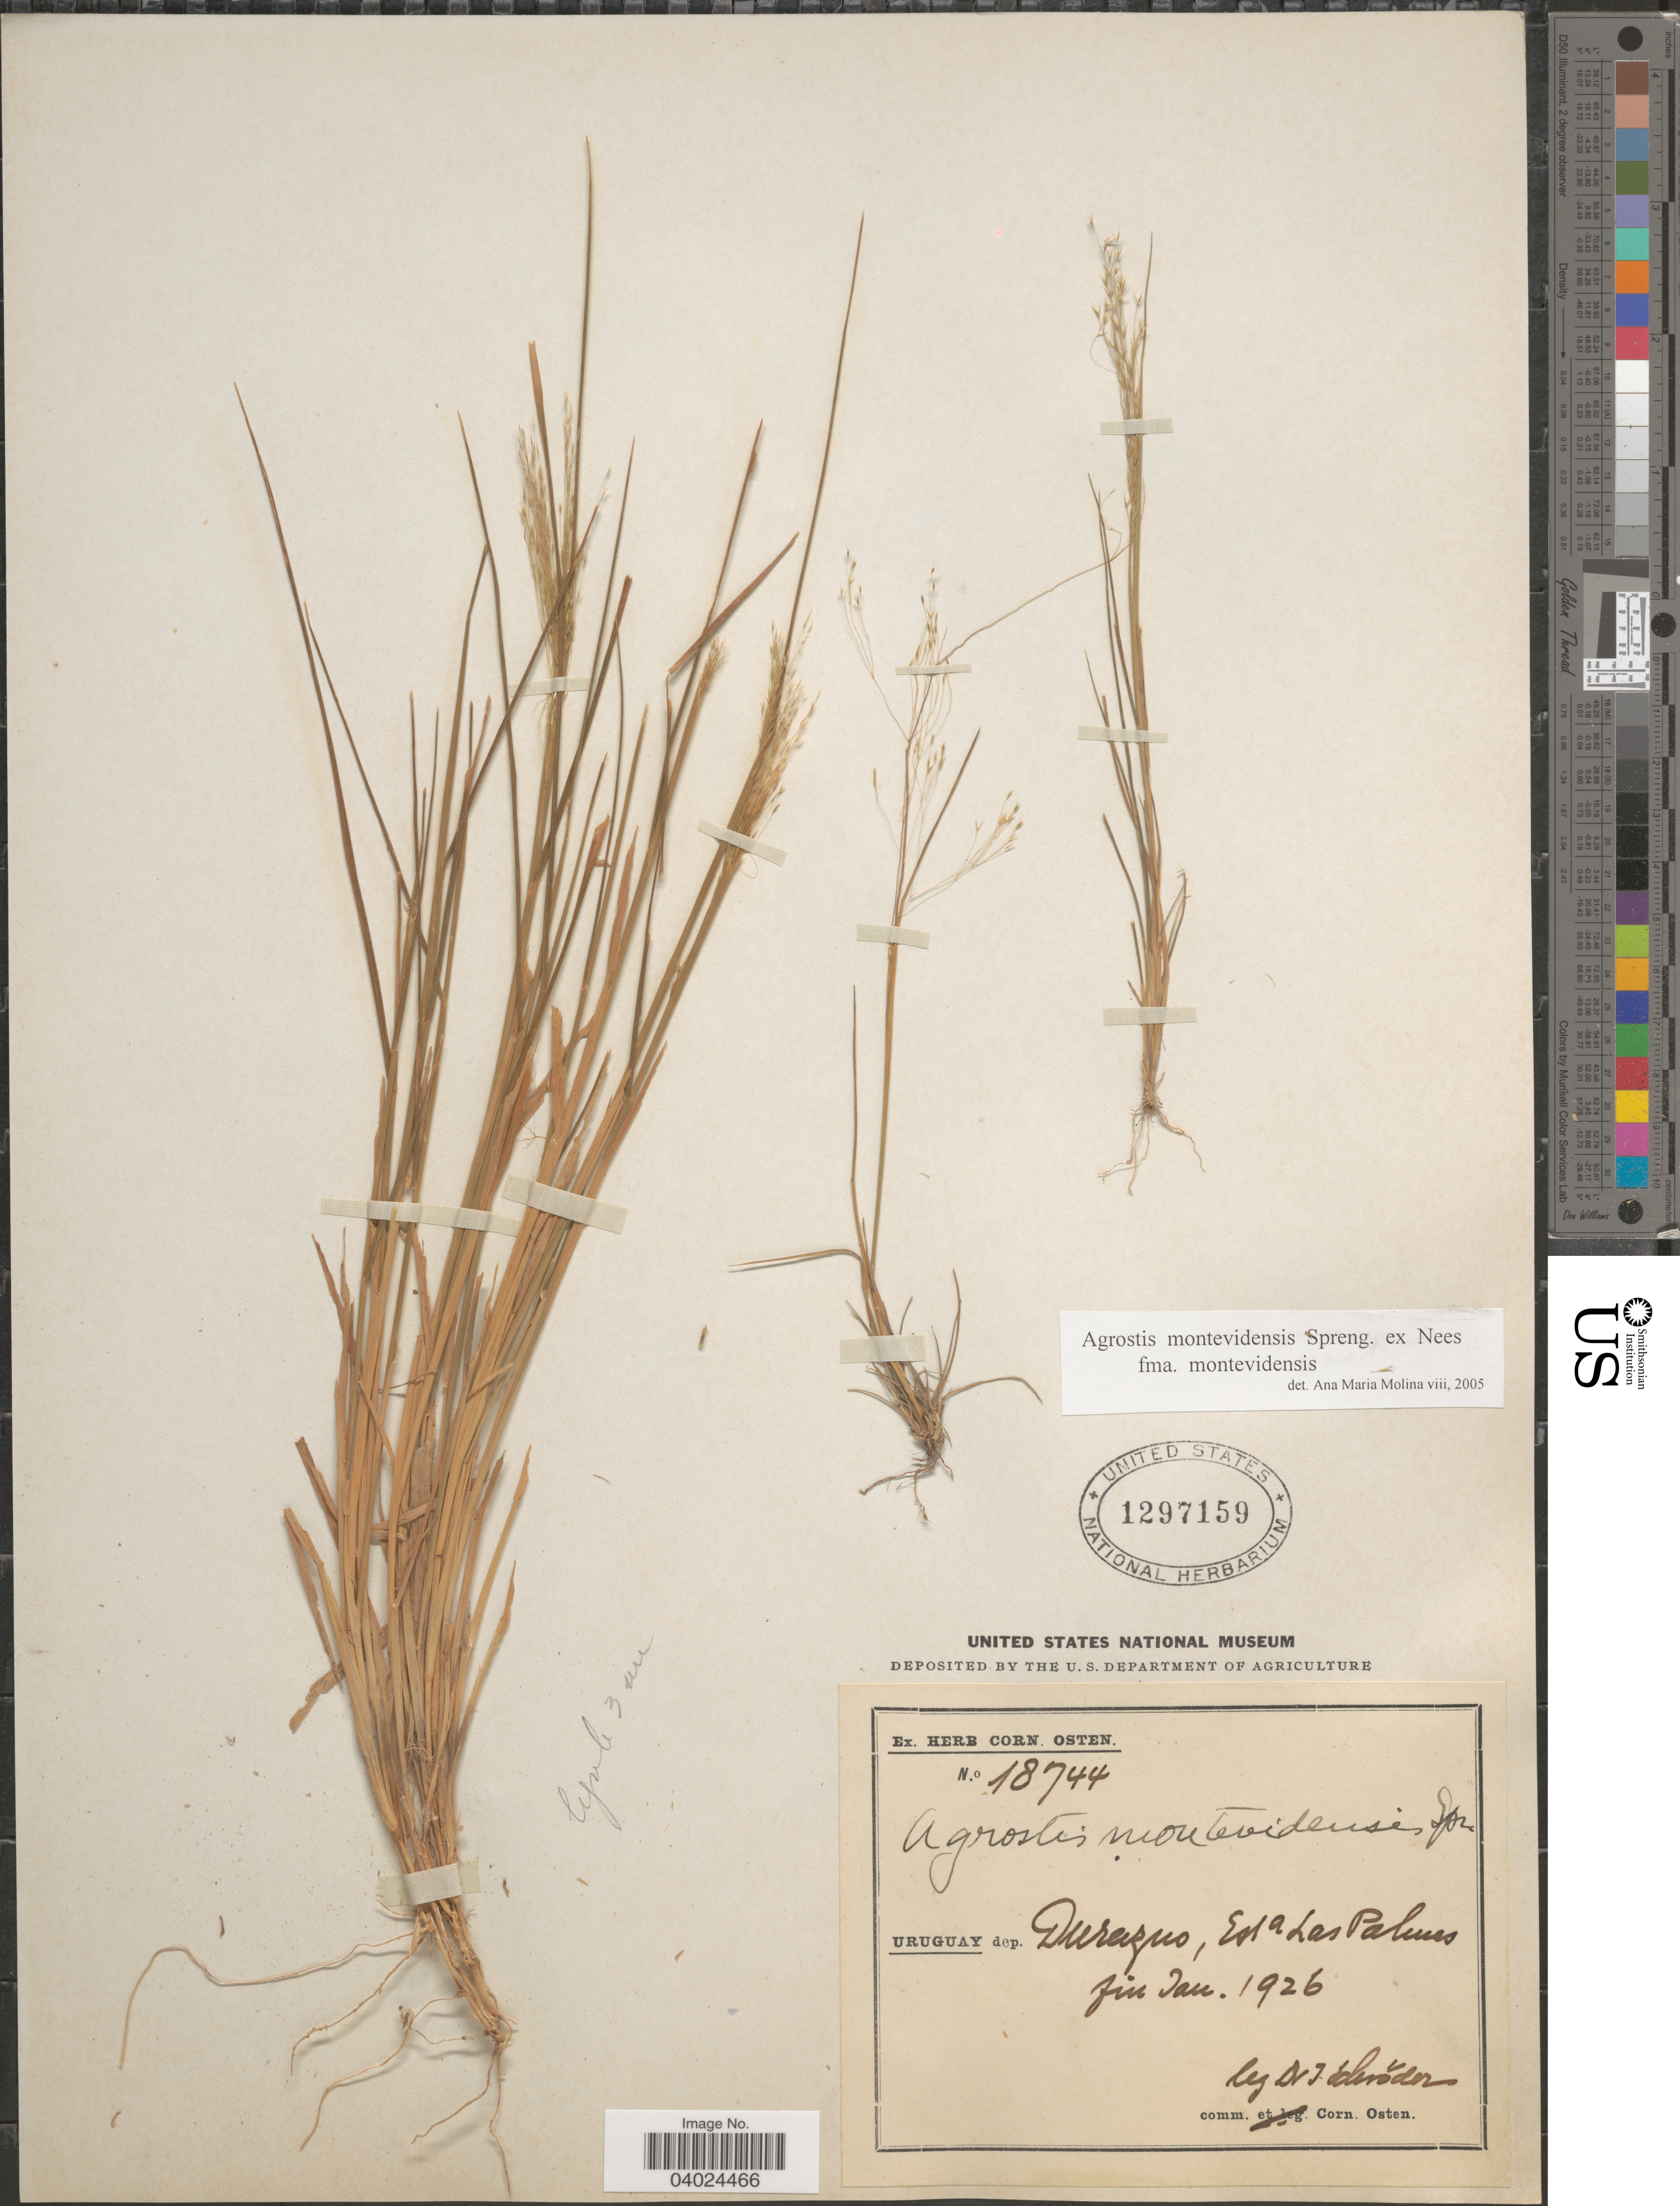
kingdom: Plantae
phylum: Tracheophyta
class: Liliopsida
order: Poales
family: Poaceae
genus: Agrostis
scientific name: Agrostis montevidensis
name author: A. Spreng. ex Nees in Mart.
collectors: J. Schröder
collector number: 18744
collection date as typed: fin Jan. 1926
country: Uruguay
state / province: Durazno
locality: Dep. Durazno, Esta Las Palmas.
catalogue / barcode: US 1297159